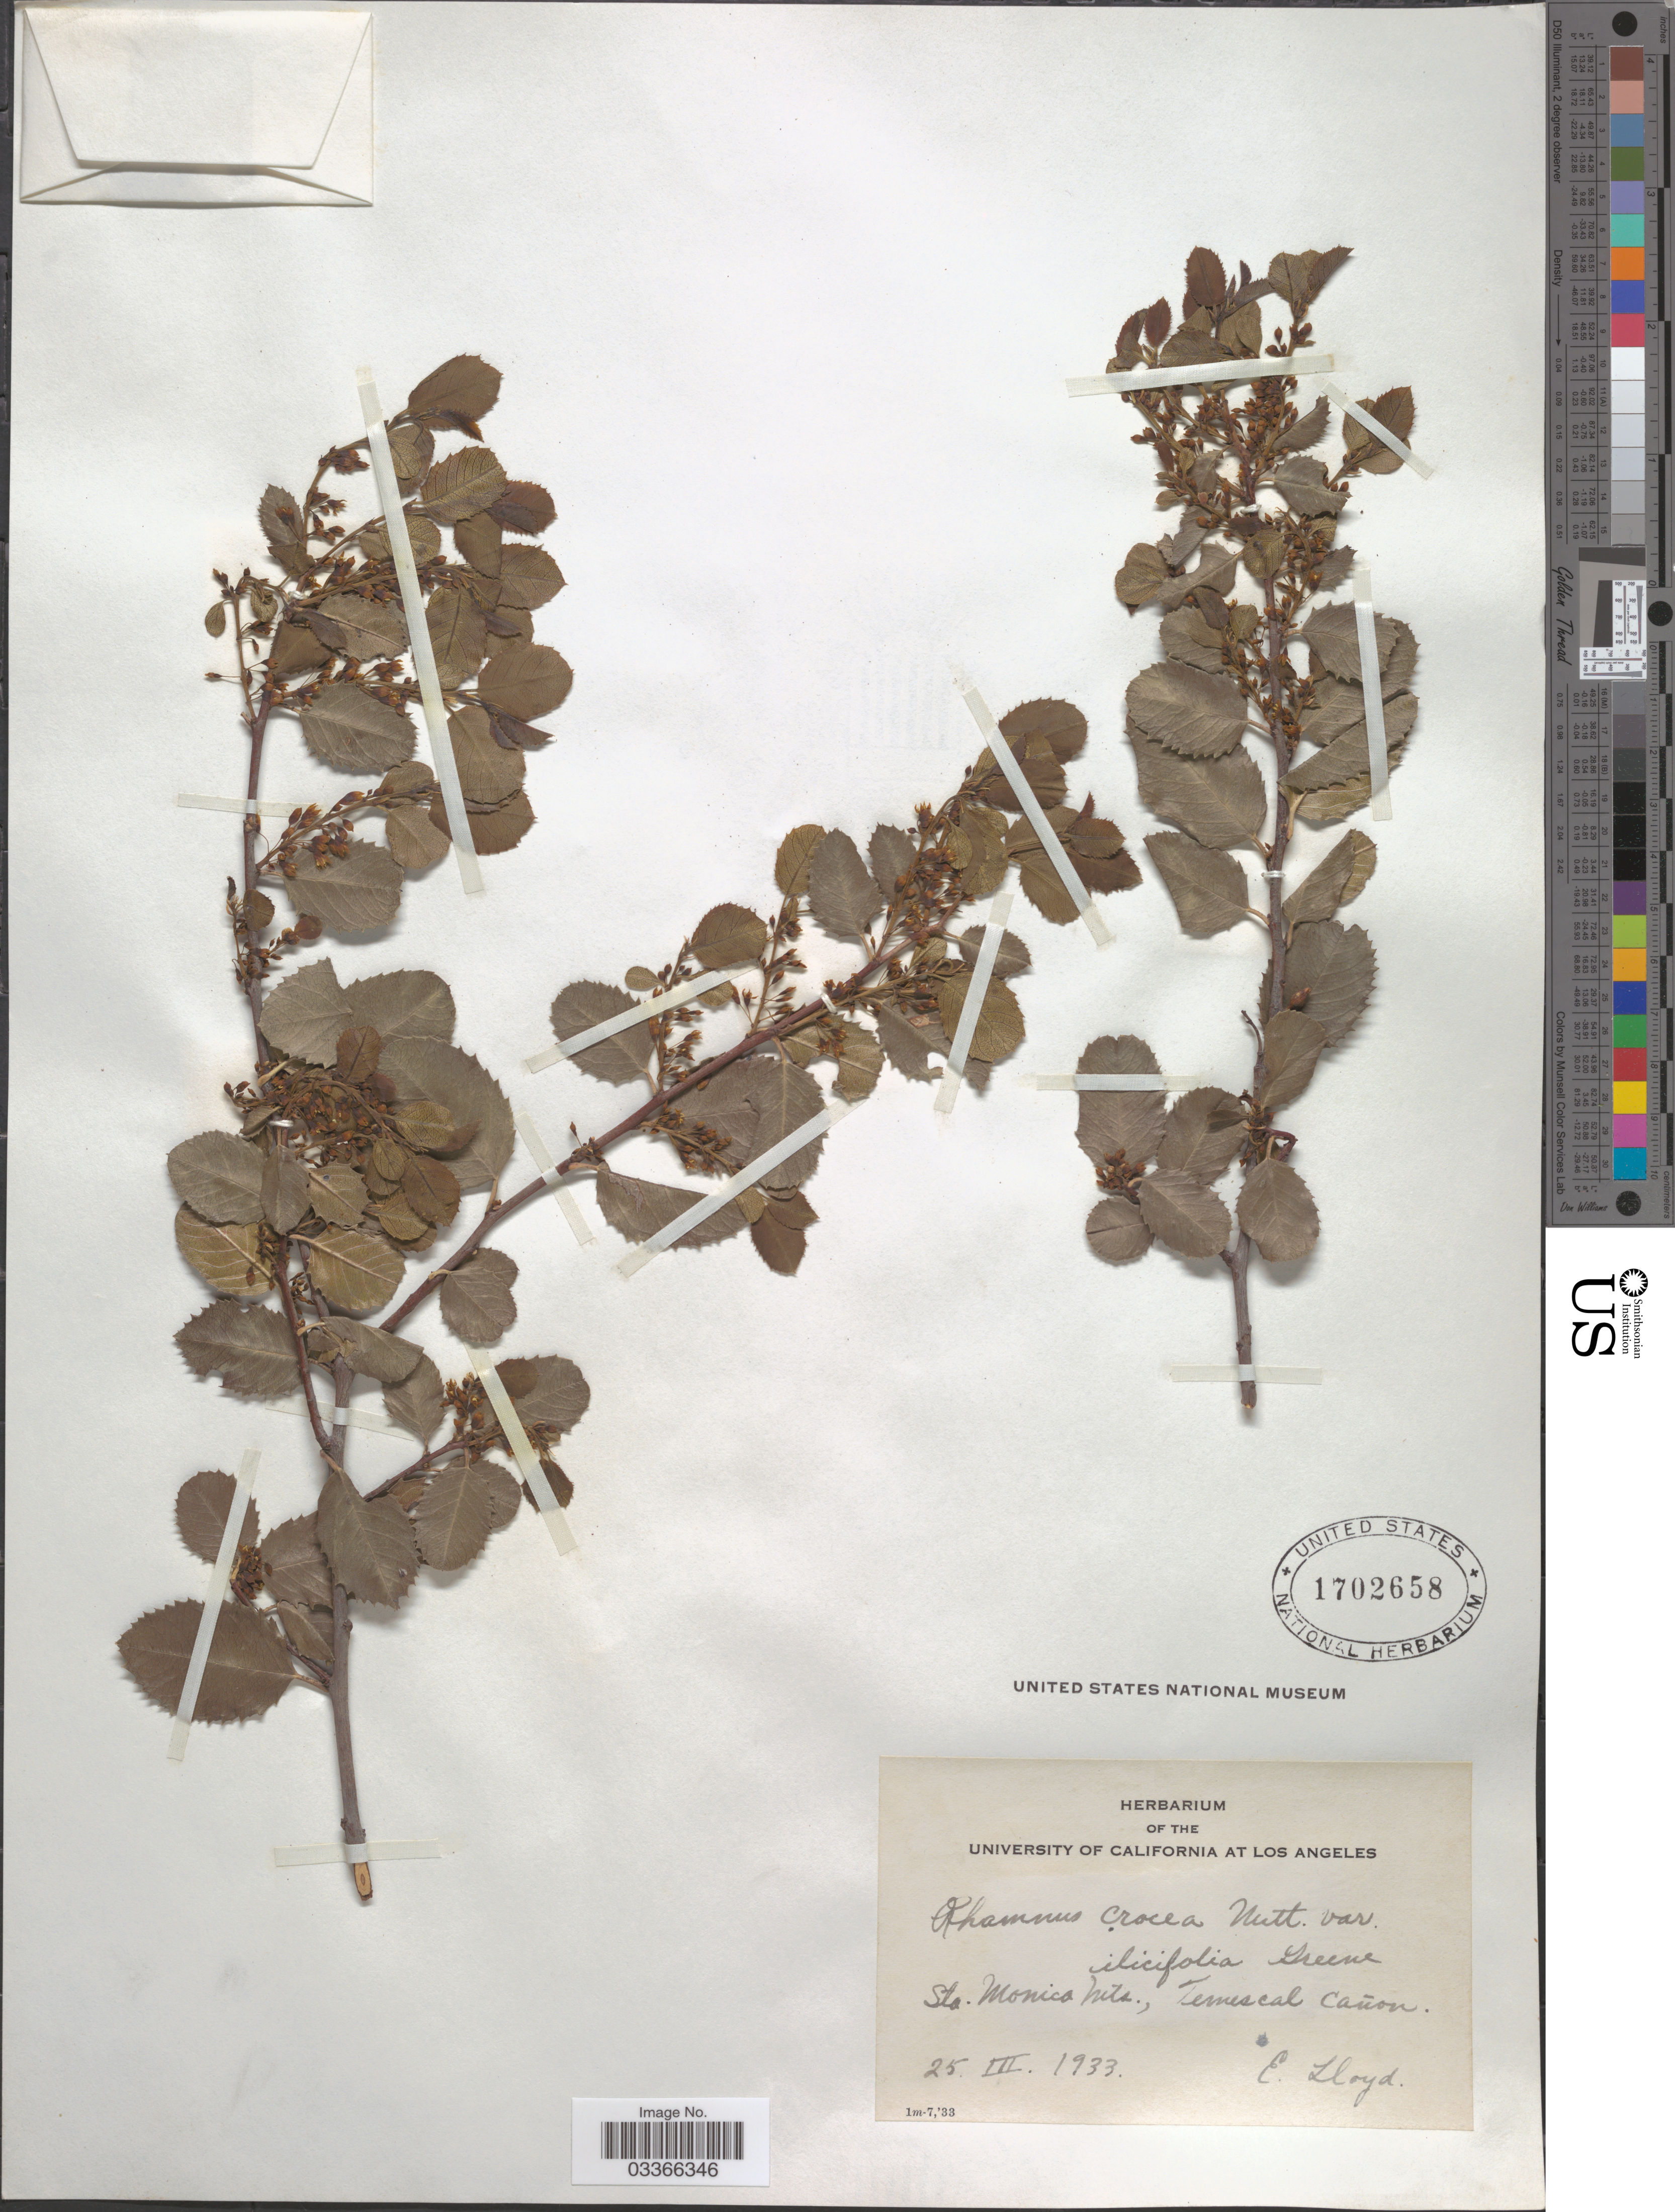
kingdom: Plantae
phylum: Tracheophyta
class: Magnoliopsida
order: Rosales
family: Rhamnaceae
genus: Rhamnus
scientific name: Rhamnus crocea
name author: Nutt.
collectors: E. Lloyd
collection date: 1933-03-25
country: United States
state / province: California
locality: Sta. Monica Mts., Temescal Cañon.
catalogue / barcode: US 1702658